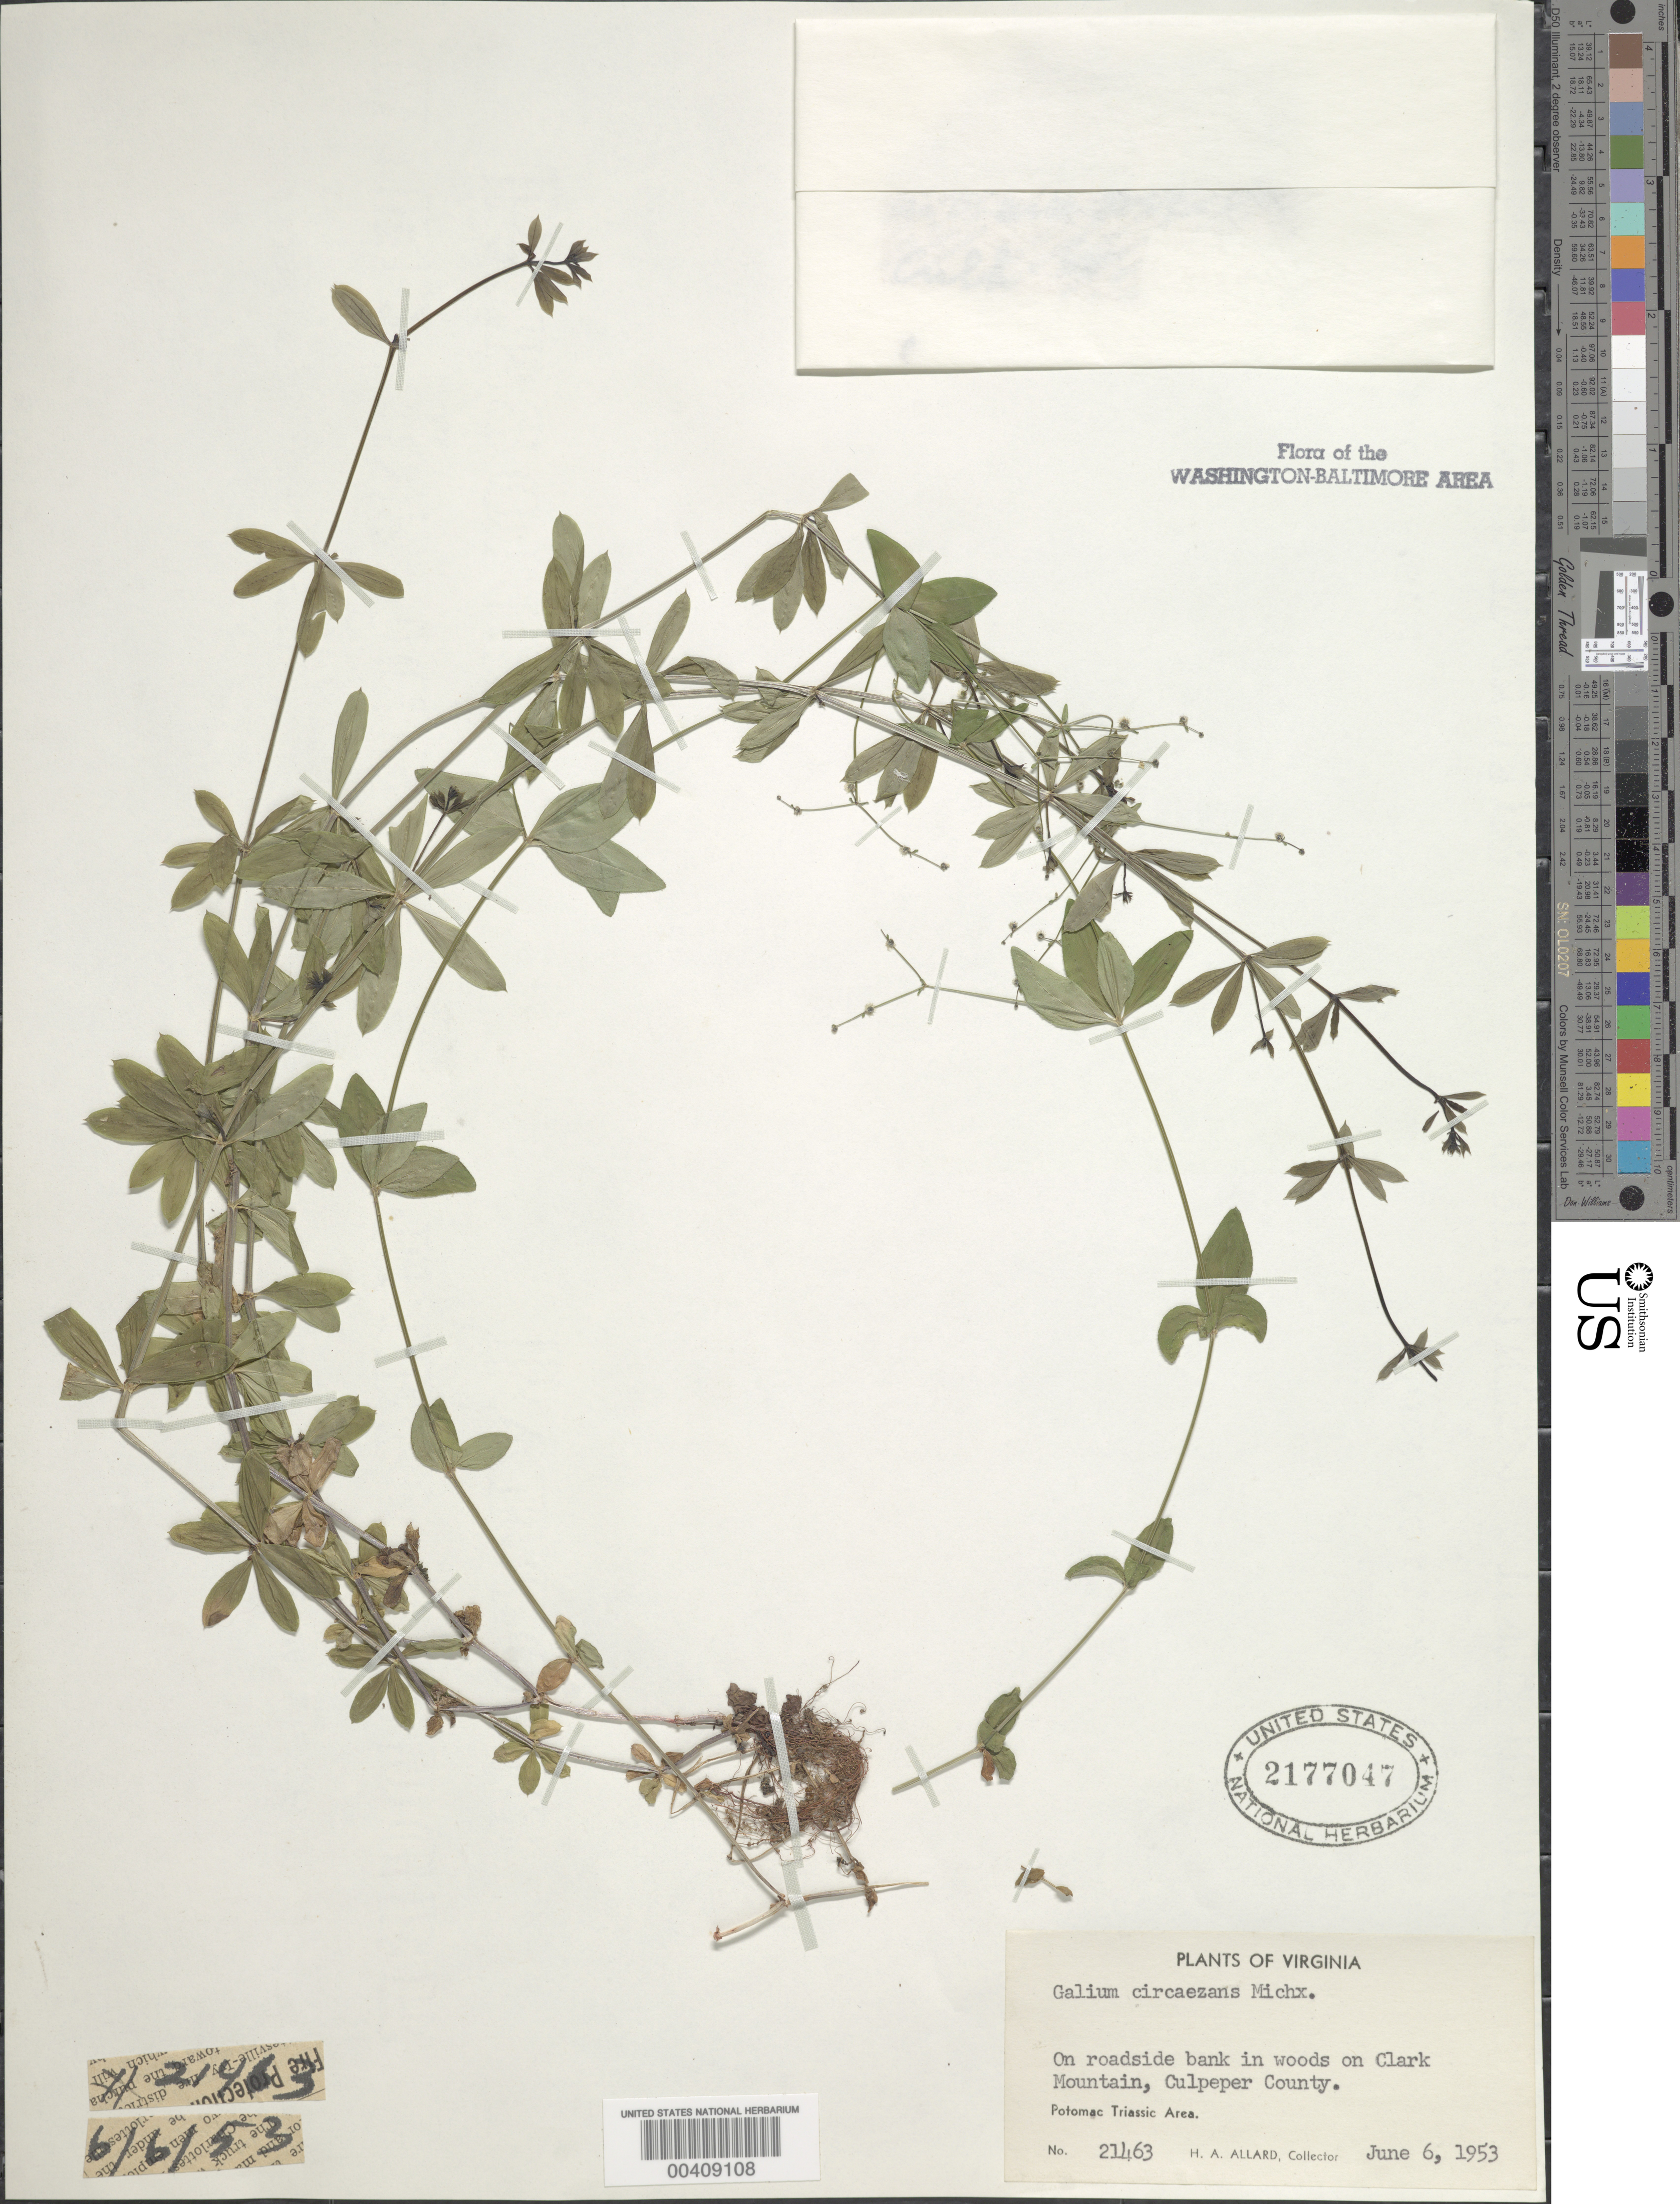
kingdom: Plantae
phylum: Tracheophyta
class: Magnoliopsida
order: Gentianales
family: Rubiaceae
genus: Galium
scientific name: Galium circaezans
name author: Michx.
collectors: H. A. Allard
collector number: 21463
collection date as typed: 06 Jun 1953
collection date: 1953-06-06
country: United States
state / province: Virginia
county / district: Culpeper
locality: Clark Mt.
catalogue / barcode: US 2177047